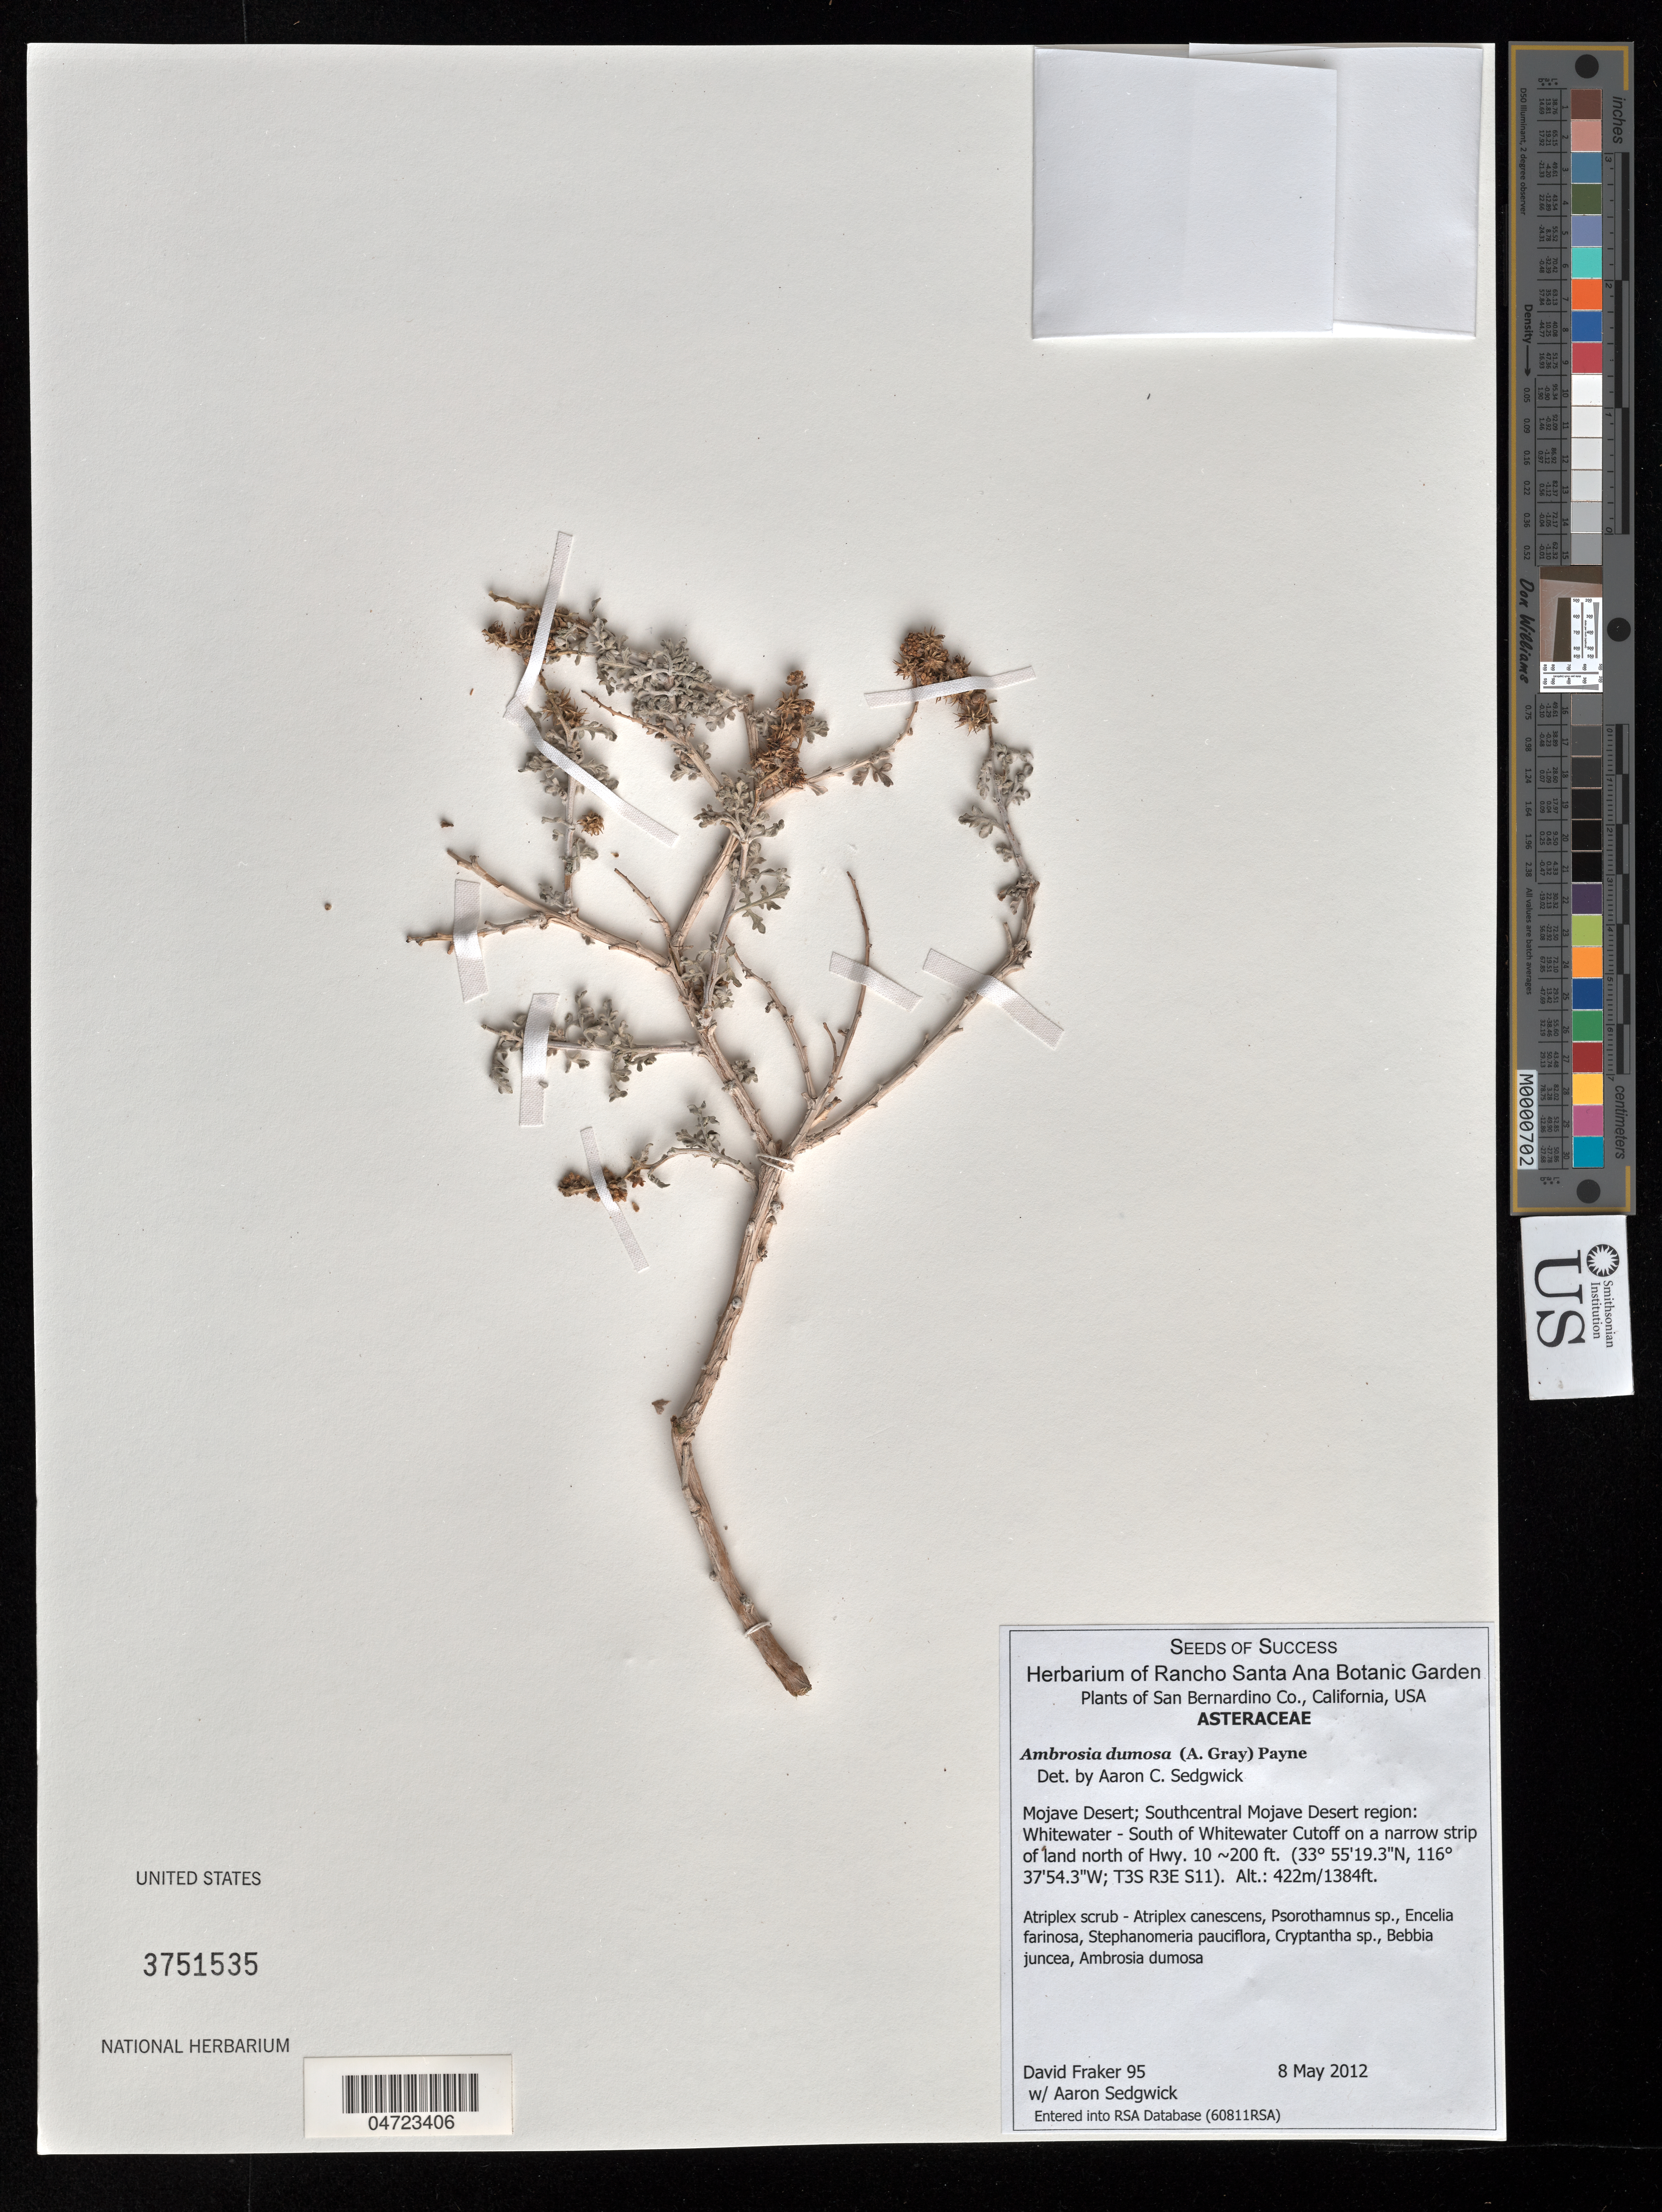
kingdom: Plantae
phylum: Tracheophyta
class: Magnoliopsida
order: Asterales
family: Asteraceae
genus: Ambrosia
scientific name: Ambrosia dumosa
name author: (A. Gray) W.W.Payne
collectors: D. Fraker & A. Sedgwick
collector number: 95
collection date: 2012-05-08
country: United States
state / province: California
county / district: San Bernardino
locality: San Bernardino Co. Mojave Desert; Southcentral Mojave Desert region: Whitewater - South of Whitewater Cutoff on a narrow strip of land north of Hwy. 10 ~200 ft. (T3S R3E S11).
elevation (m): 422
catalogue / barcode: US 3751535